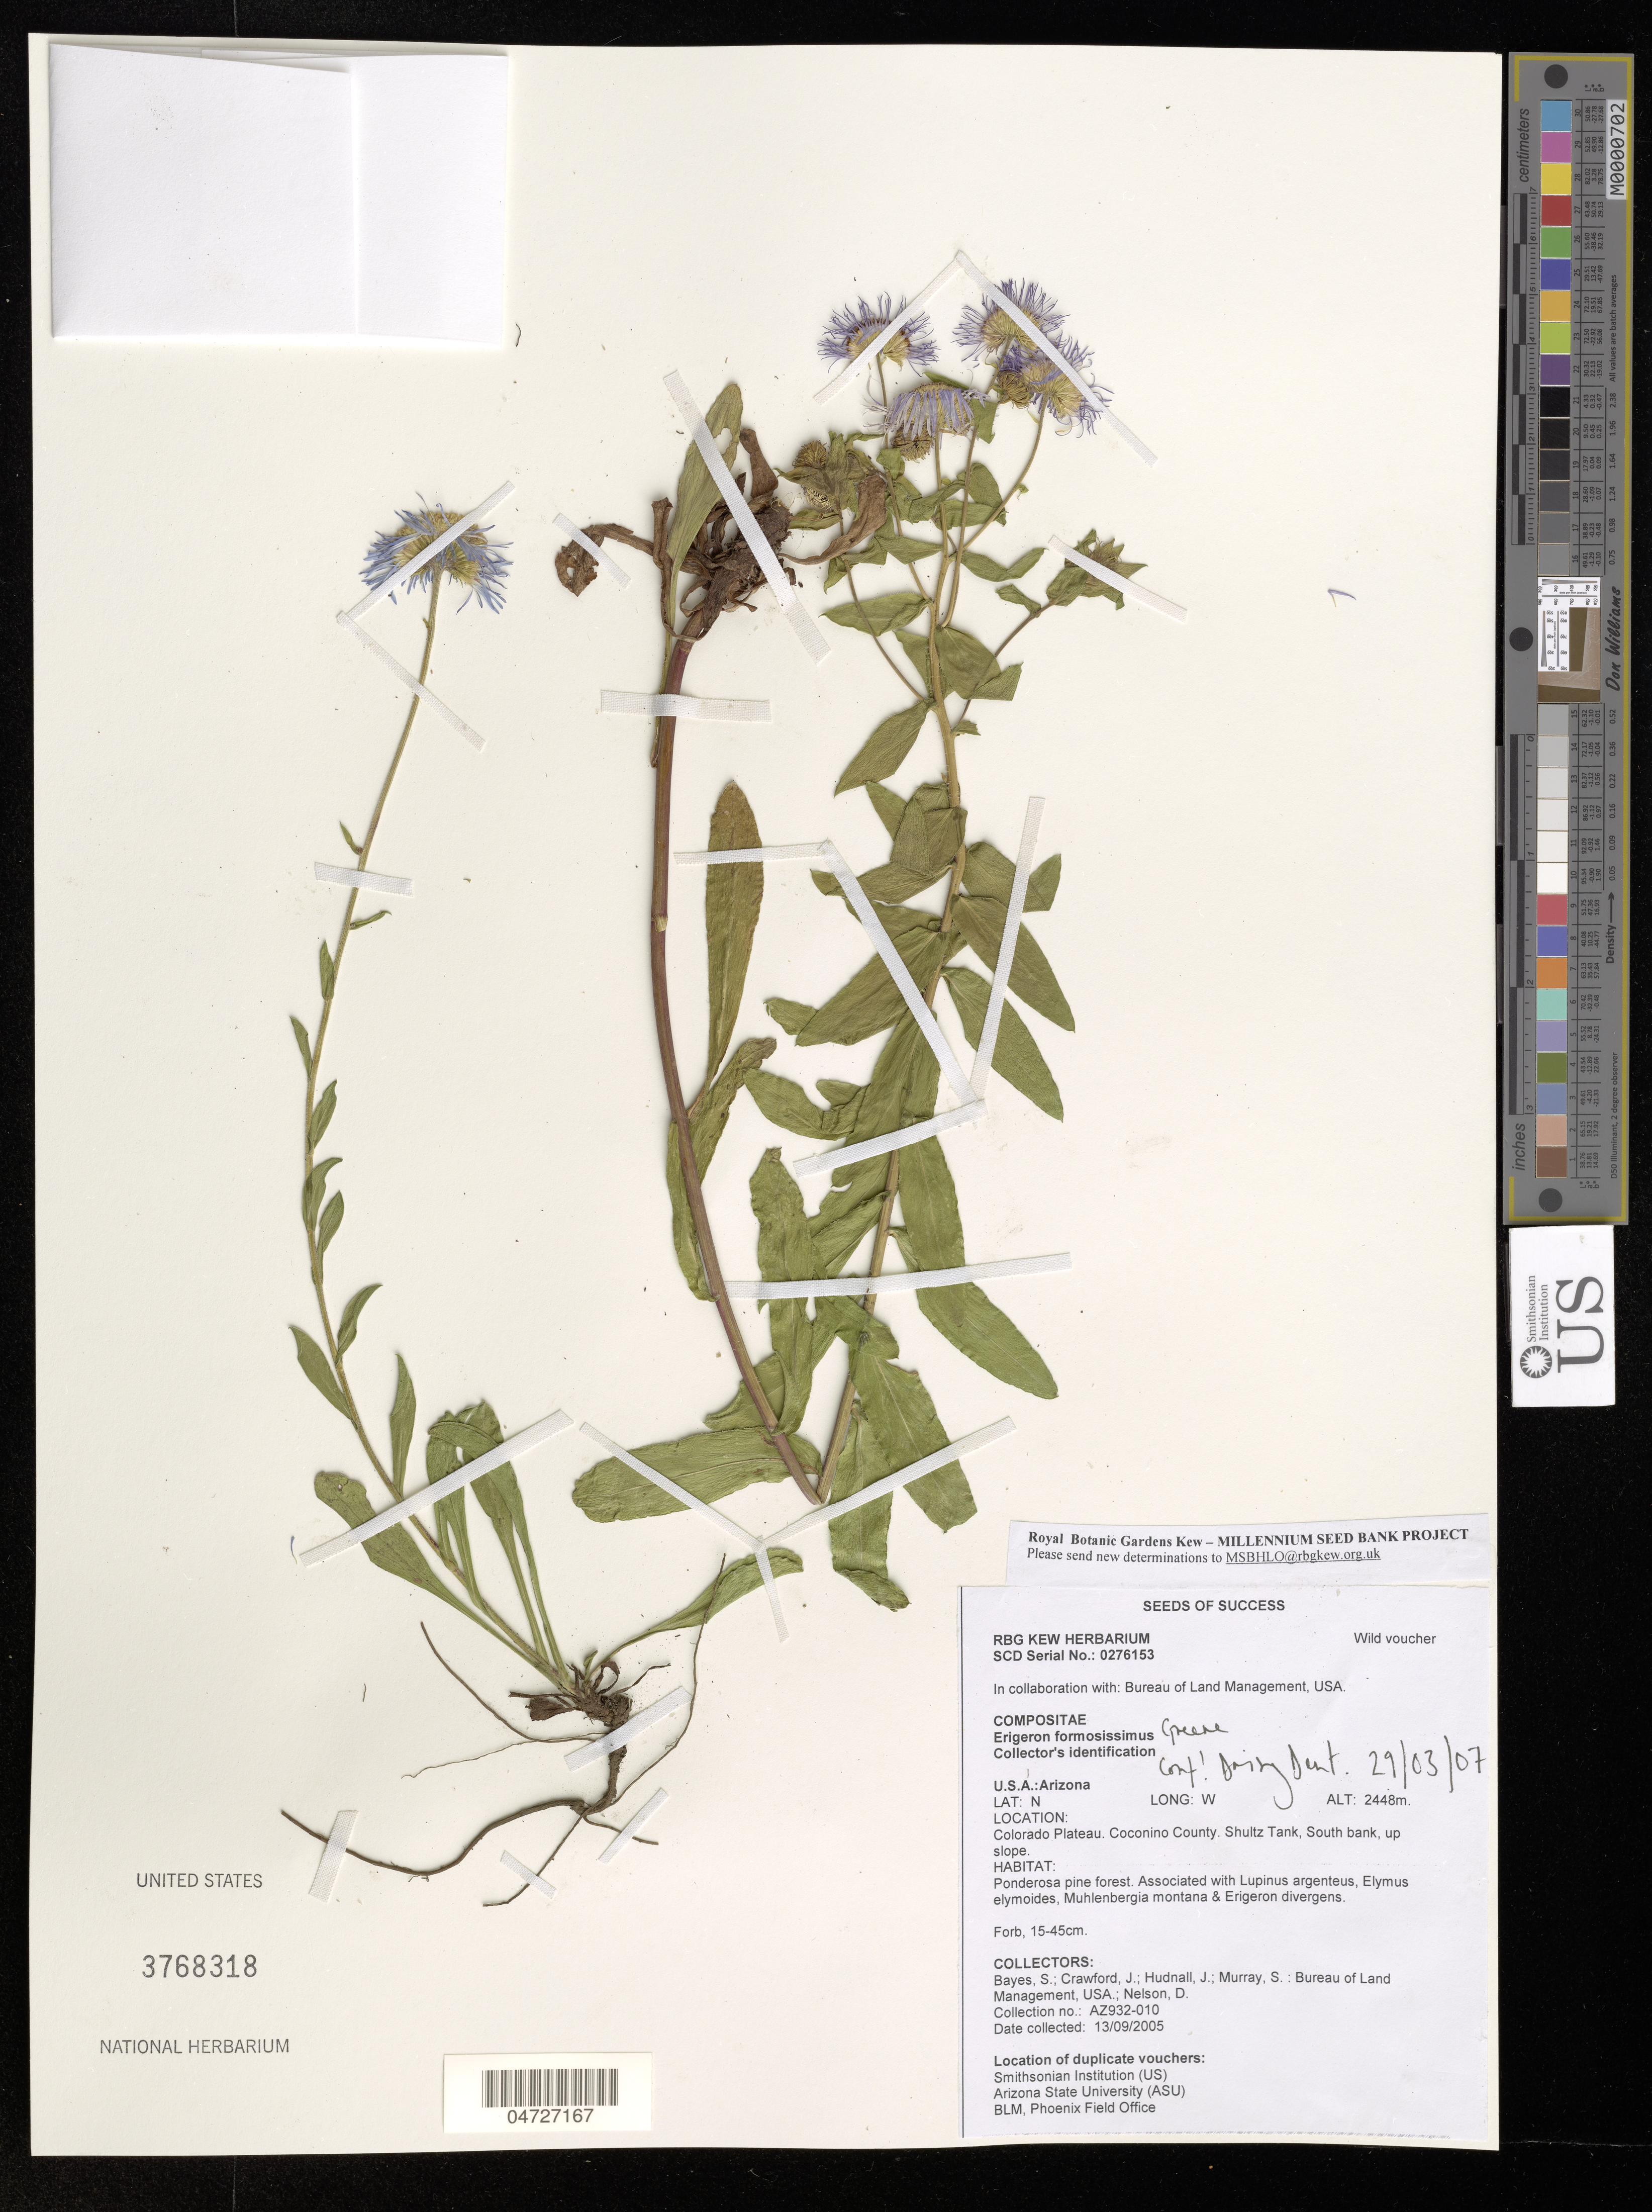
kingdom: Plantae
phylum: Tracheophyta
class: Magnoliopsida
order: Asterales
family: Asteraceae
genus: Erigeron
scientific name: Erigeron formosissimus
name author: Greene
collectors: S. Bayes, J. Crawford, J. Hudnall, S. Murray & D. Nelson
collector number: AZ932-010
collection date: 2005-09-13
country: United States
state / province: Arizona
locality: Colorado Plateau. Coconino County. Shultz Tank, South bank, up slope.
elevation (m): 2448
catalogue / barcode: US 3768318